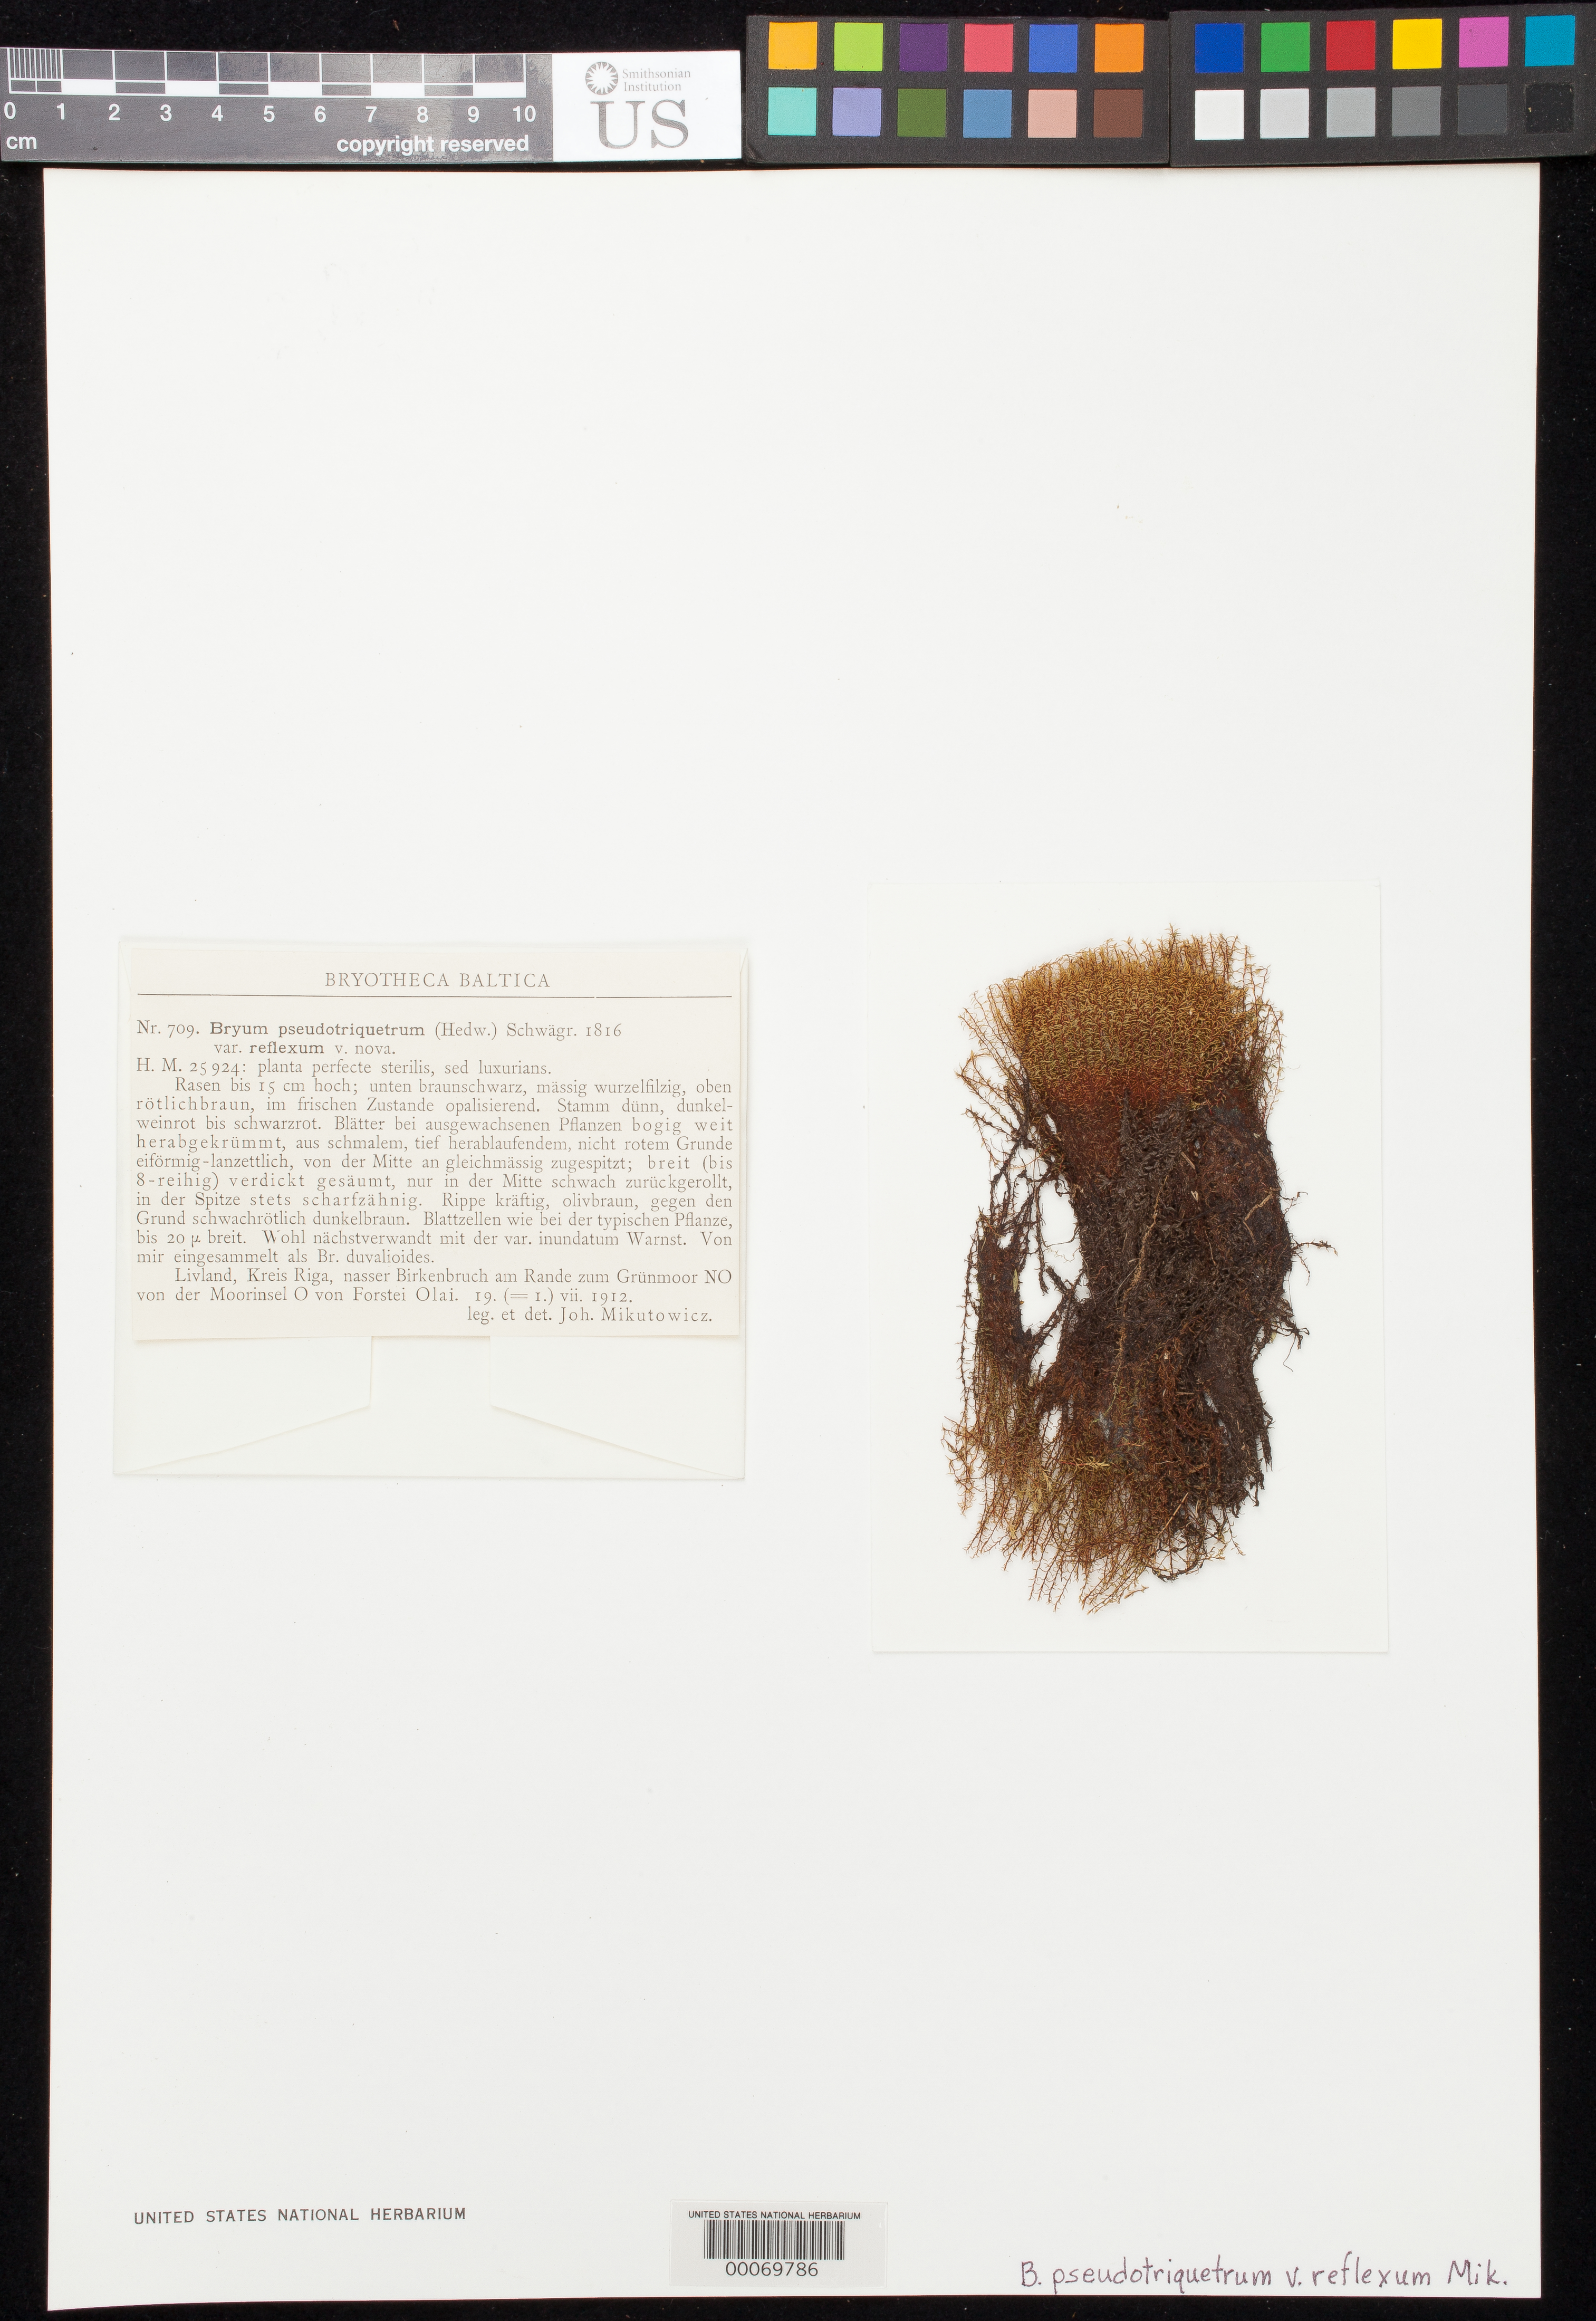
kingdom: Plantae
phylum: Bryophyta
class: Bryopsida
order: Bryales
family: Bryaceae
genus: Bryum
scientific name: Bryum pseudotriquetrum var. reflexum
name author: Mikut.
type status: Isotype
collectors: J. Mikutowicz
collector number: Bryoth. Balt. 709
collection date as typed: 19 Jun 1912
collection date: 1912-06-19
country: Latvia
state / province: Riga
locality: Area of Riga, E of Forstei Olai.